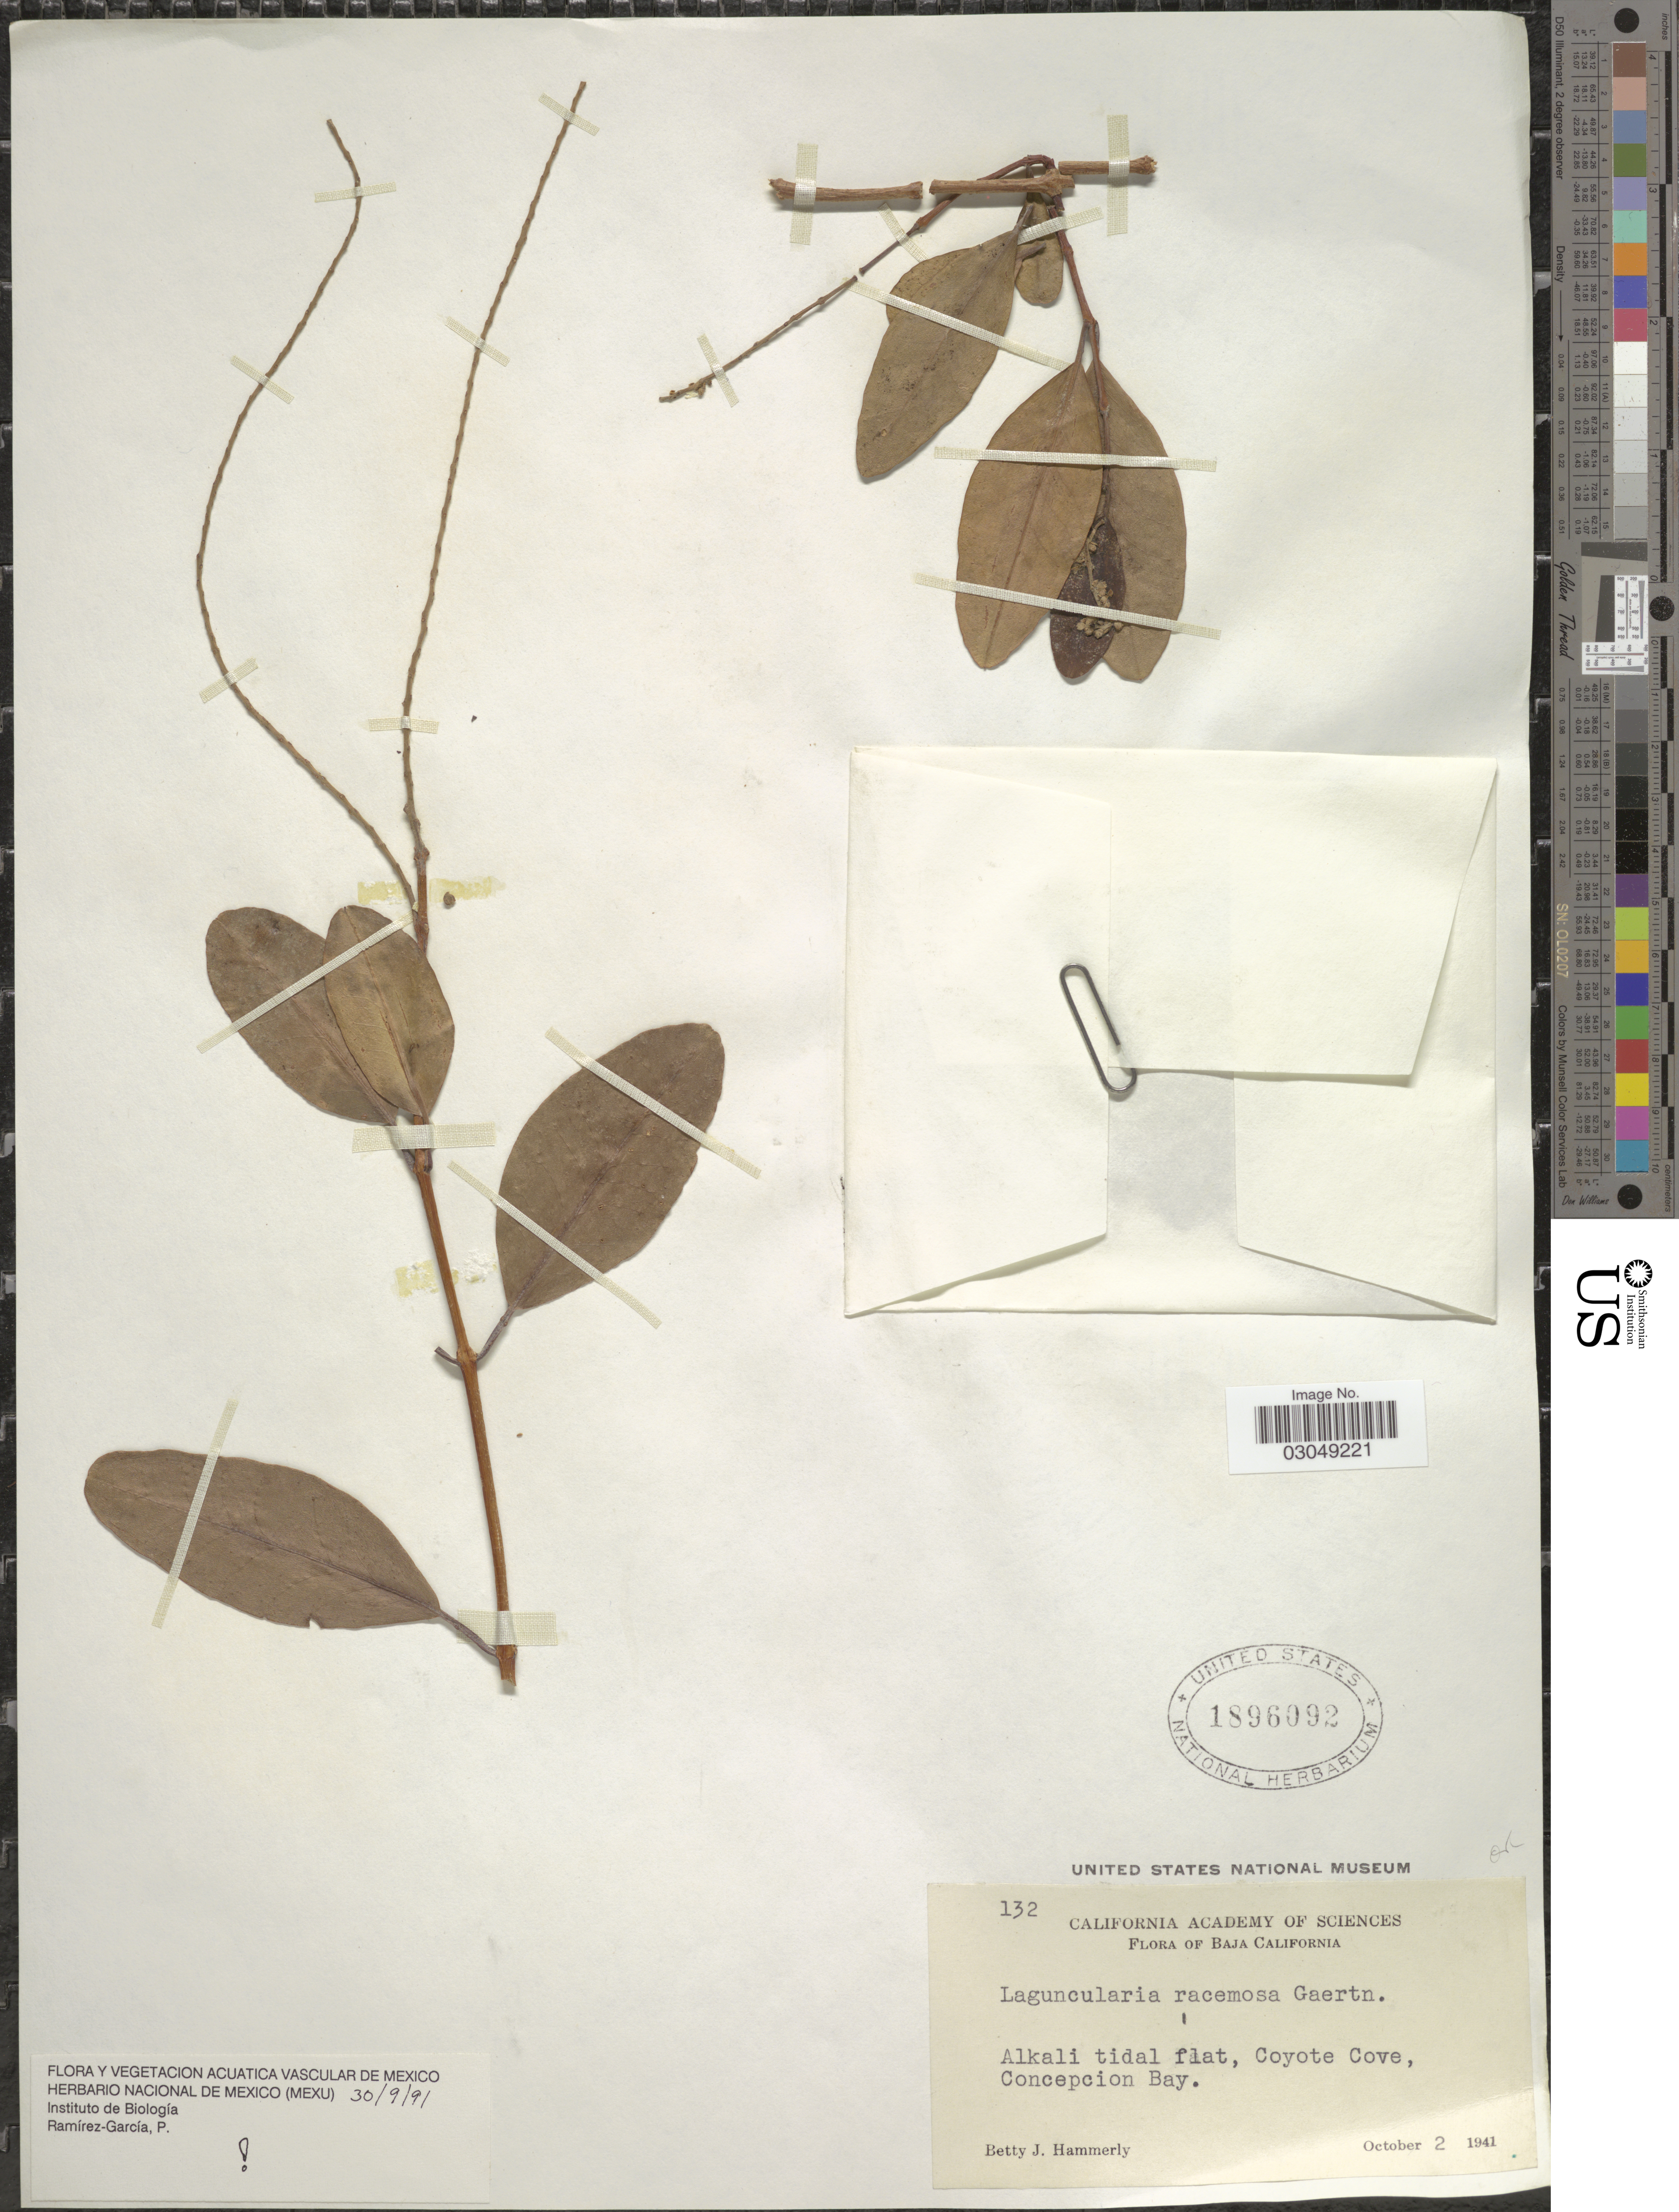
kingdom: Plantae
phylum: Tracheophyta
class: Magnoliopsida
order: Myrtales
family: Combretaceae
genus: Laguncularia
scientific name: Laguncularia racemosa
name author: (L.) C.F. Gaertn.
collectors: B. J. Hammerly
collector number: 132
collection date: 1941-10-02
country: Mexico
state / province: Baja California Sur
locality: Alkali tidal flat, Coyote Cove, Concepcion Bay.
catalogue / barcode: US 1896092